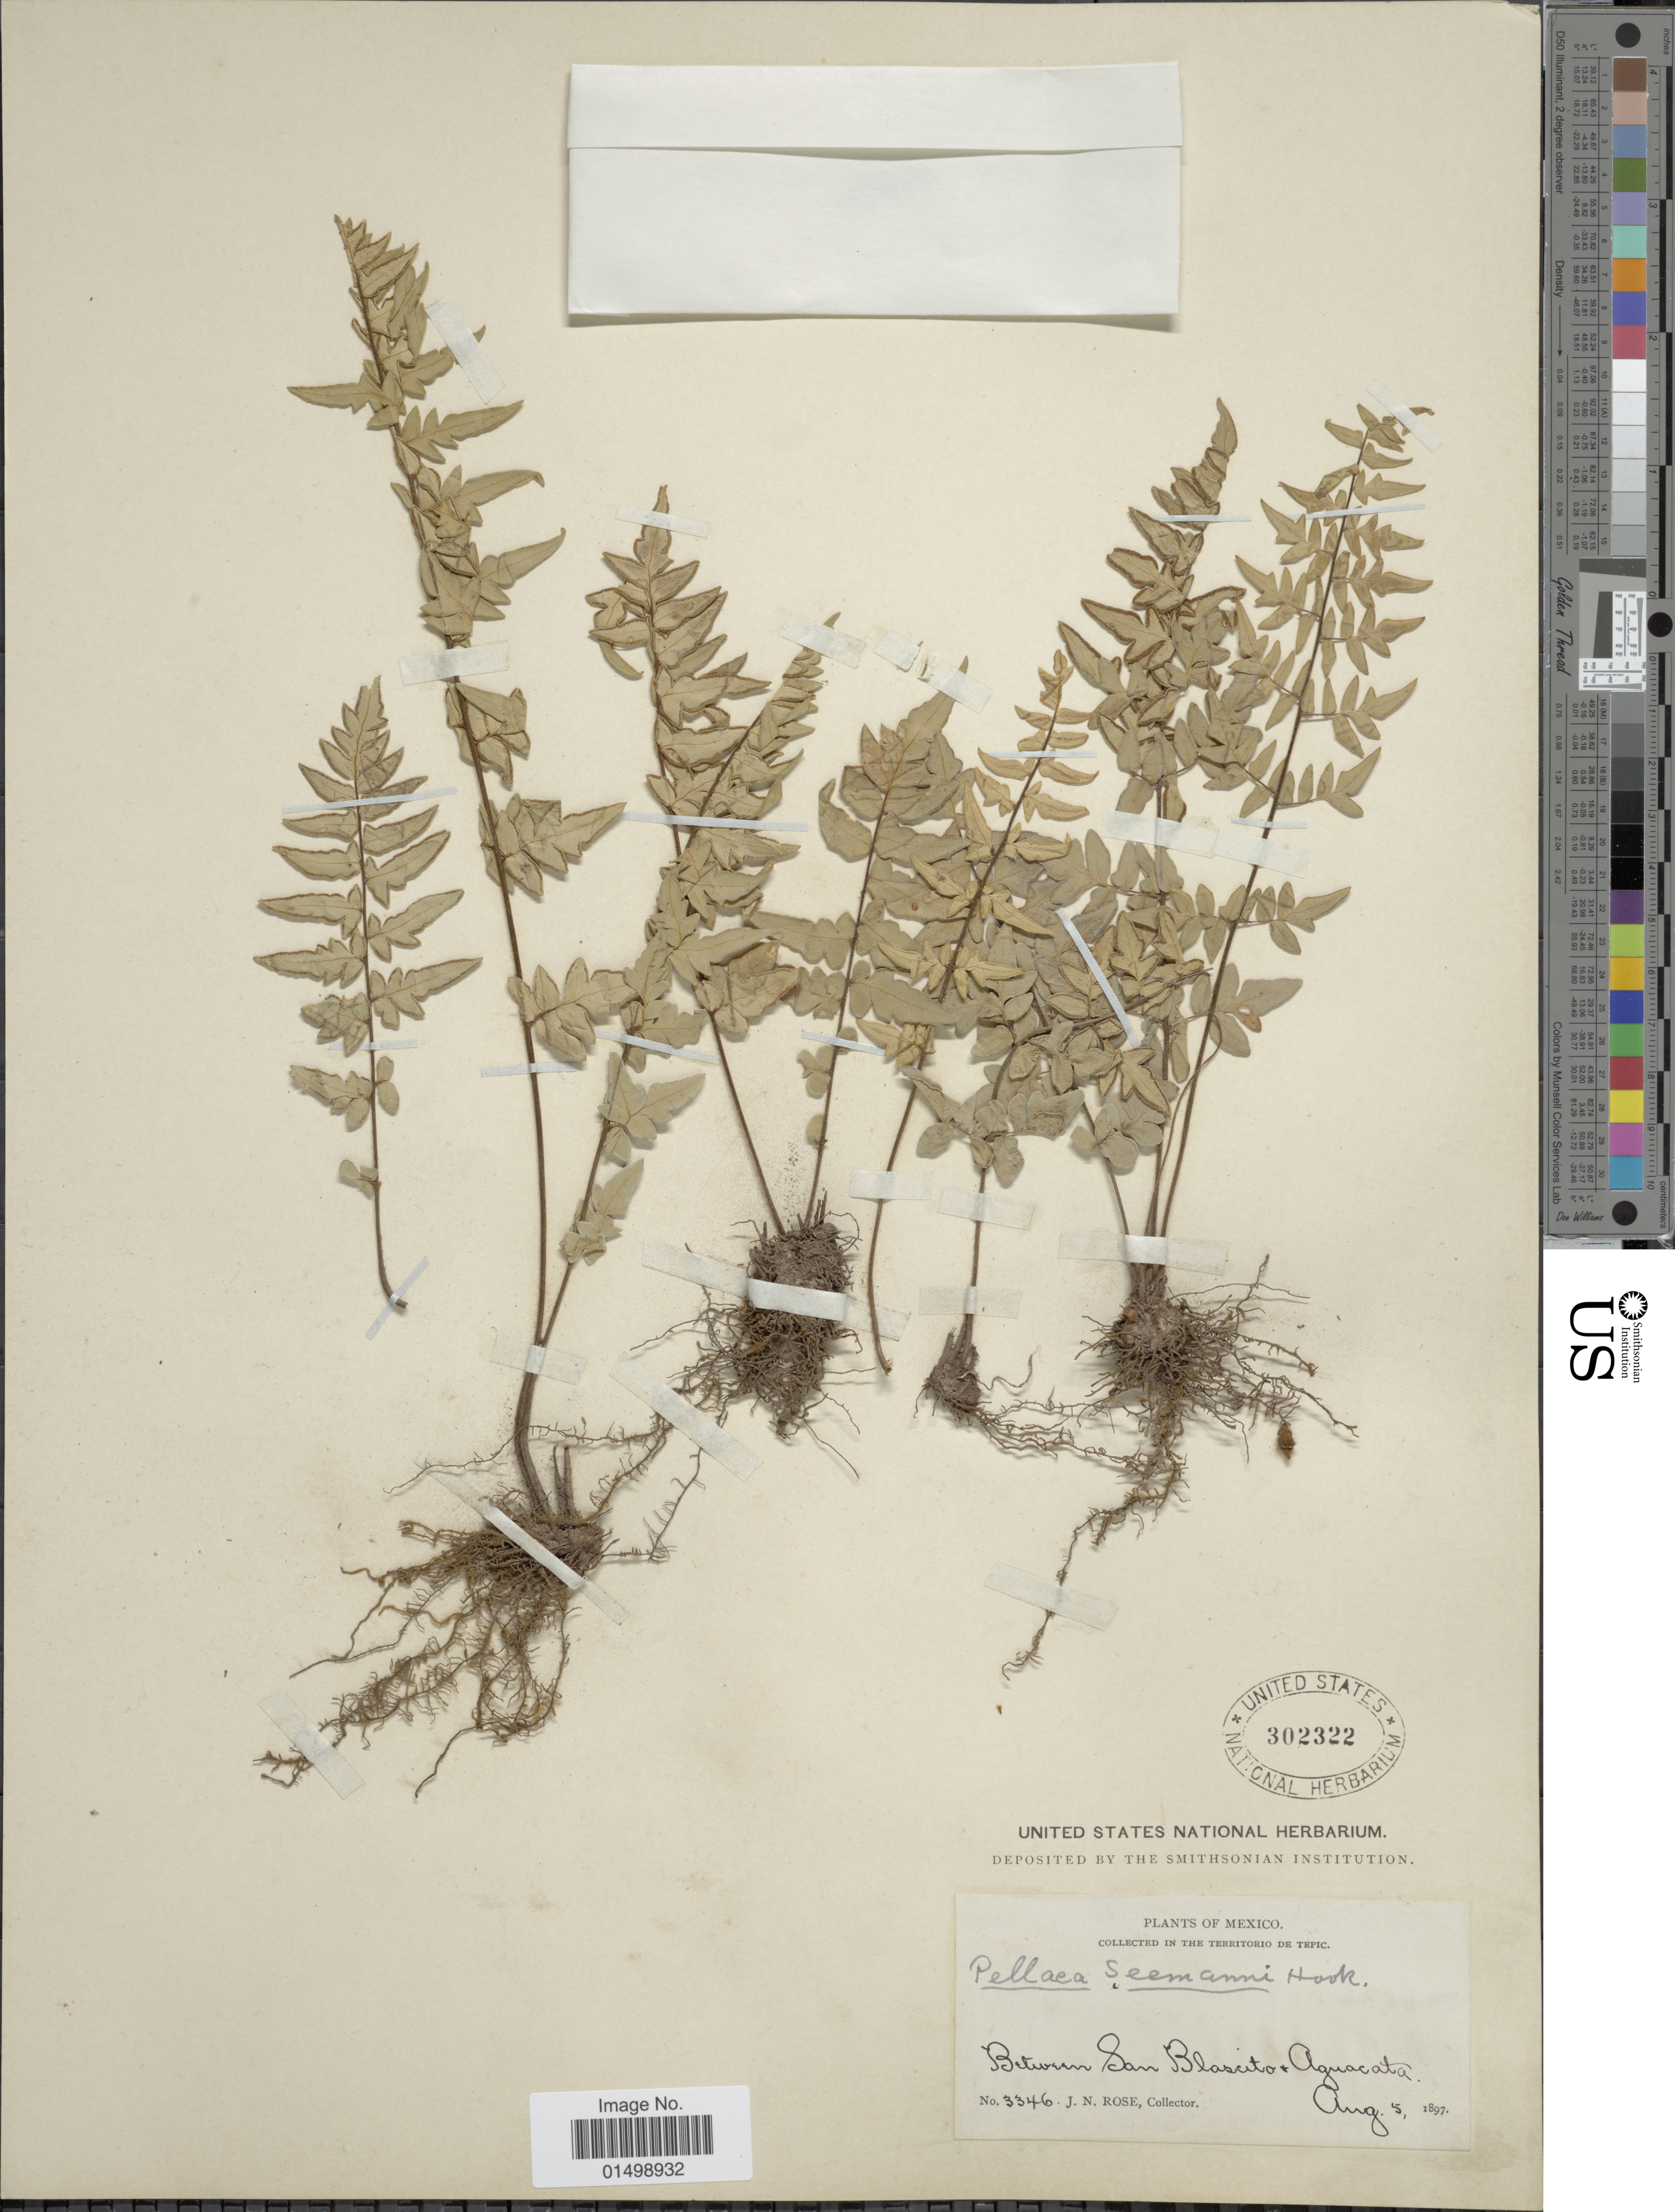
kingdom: Plantae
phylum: Tracheophyta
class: Polypodiopsida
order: Polypodiales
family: Pteridaceae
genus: Cheilanthes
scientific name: Cheilanthes lozanii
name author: (Maxon) R.M. Tryon & A.F. Tryon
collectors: J. N. Rose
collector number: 3346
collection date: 1897-08-05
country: Mexico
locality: Territorio de Tepic, between San Blascito and Aguacata.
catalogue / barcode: US 302322